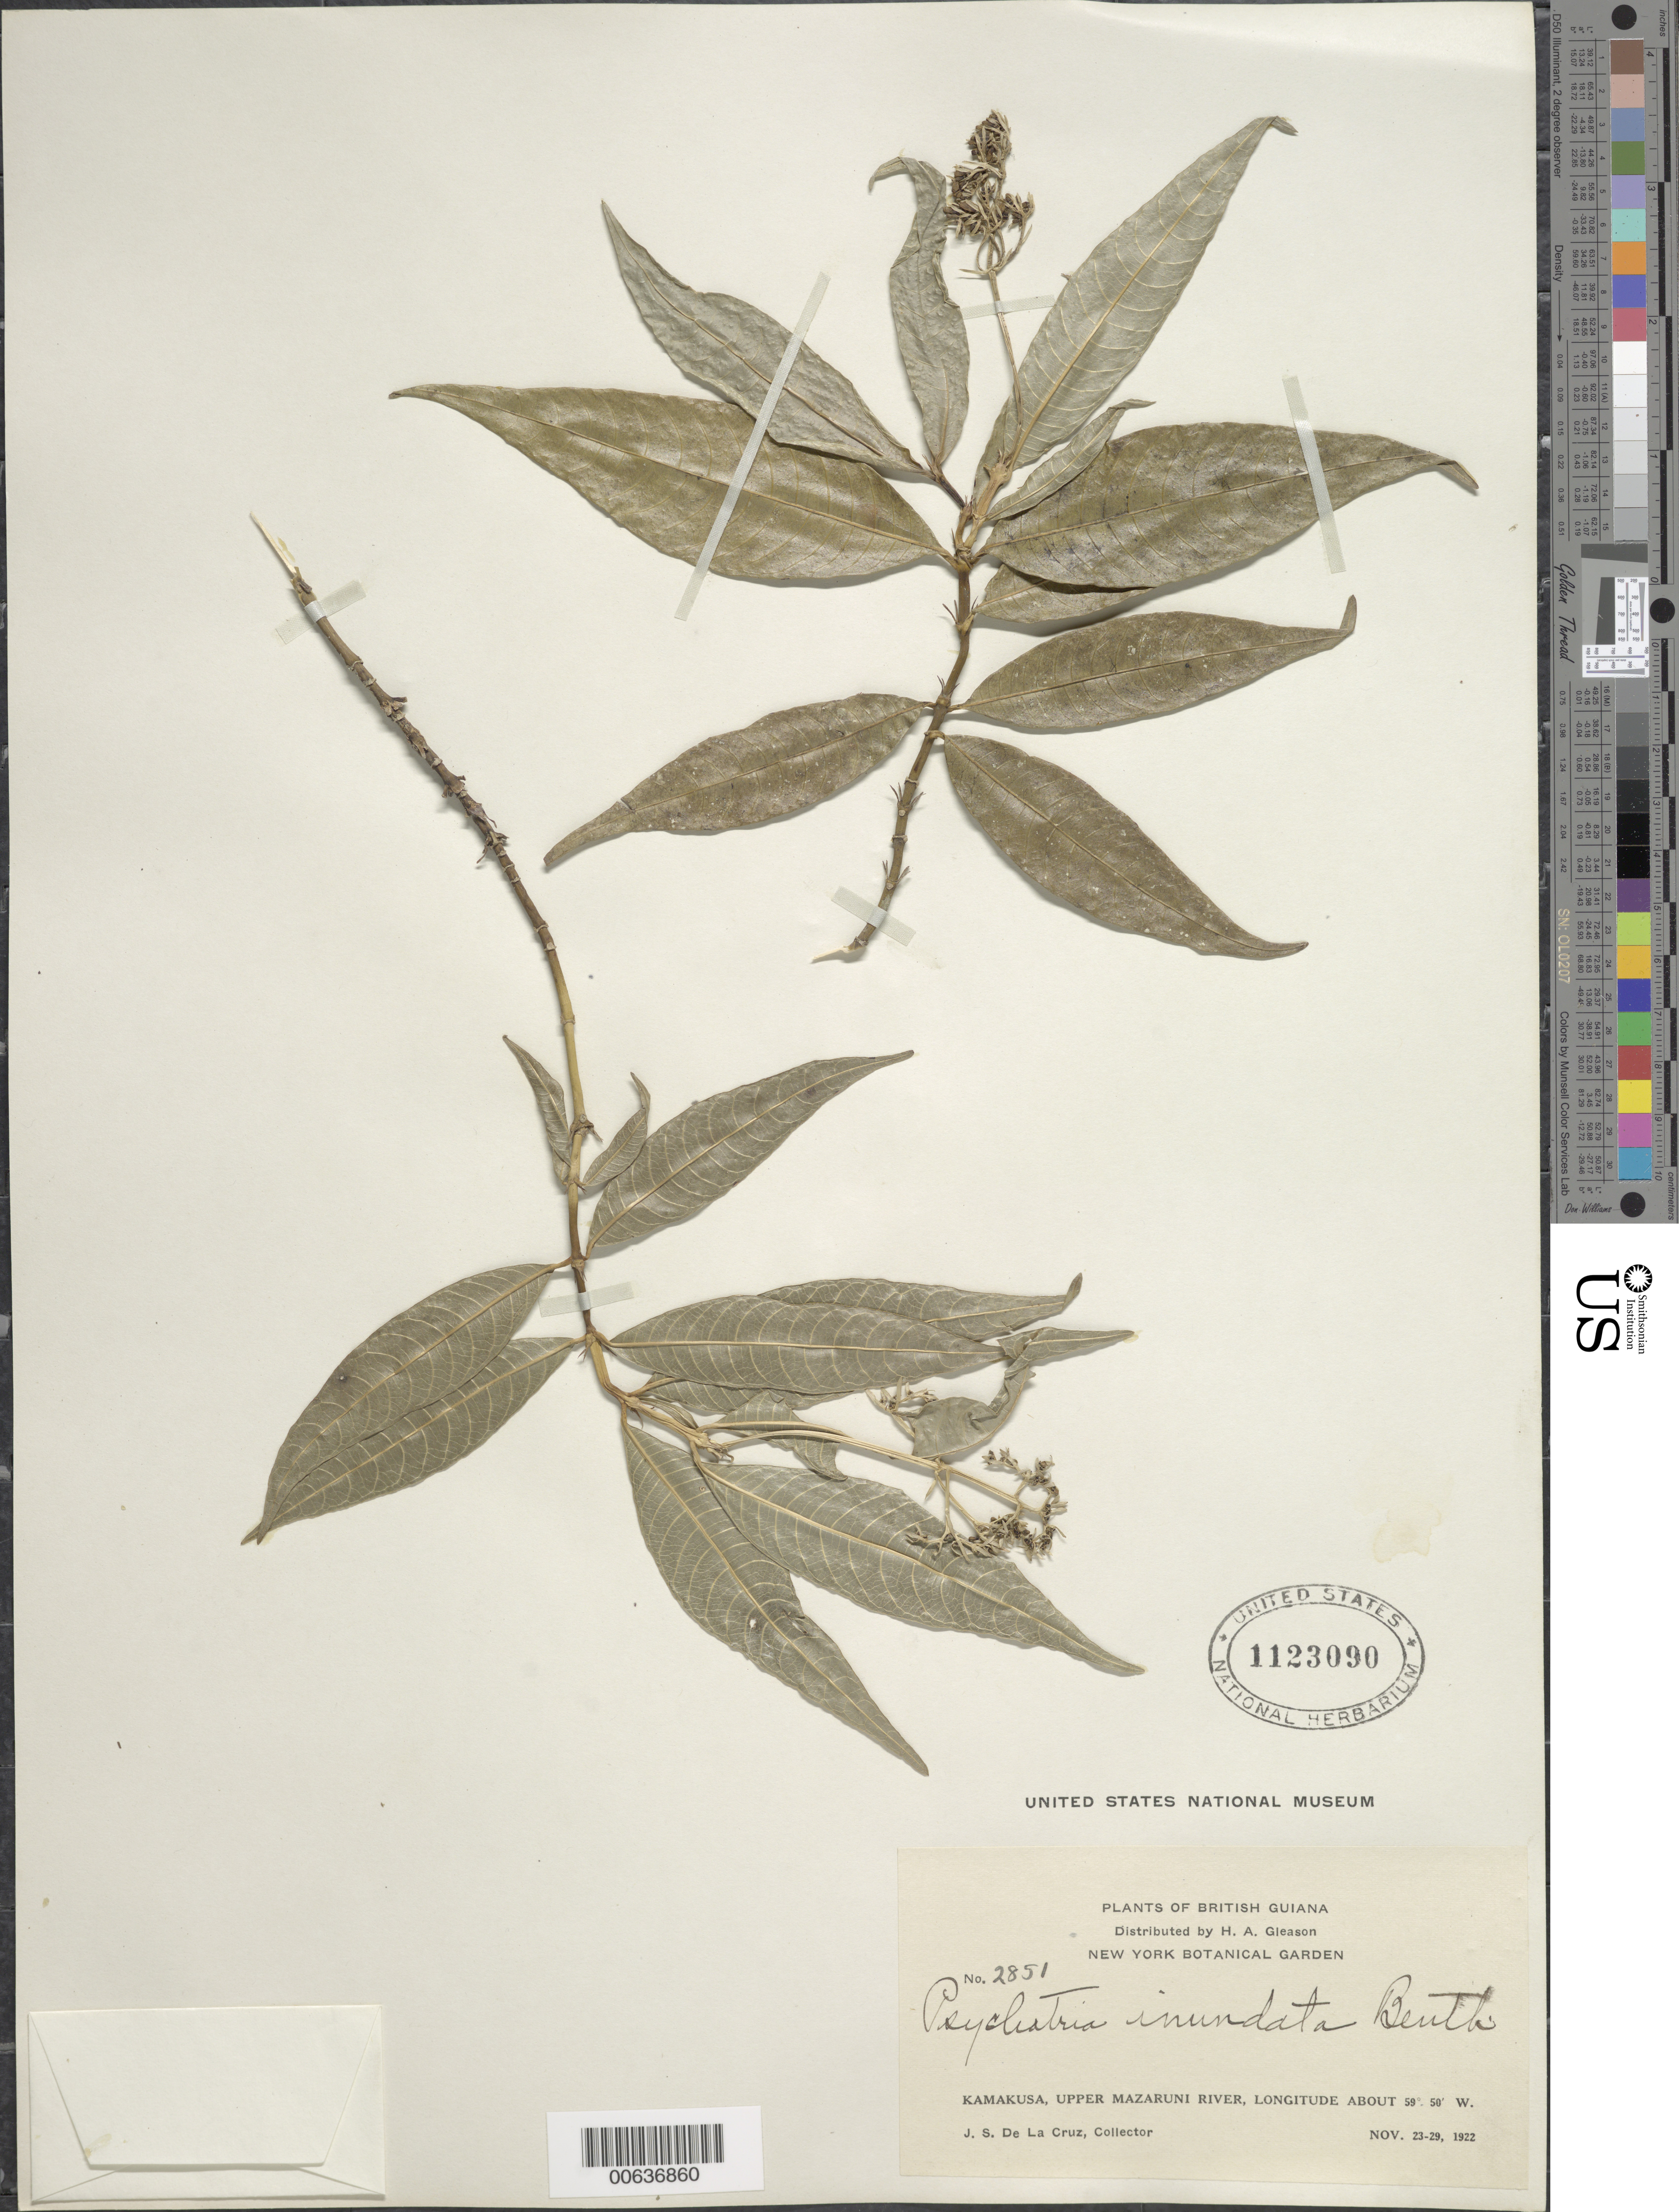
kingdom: Plantae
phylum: Tracheophyta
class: Magnoliopsida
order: Gentianales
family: Rubiaceae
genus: Palicourea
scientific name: Palicourea violacea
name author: (Aubl.) A. Rich.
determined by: Kirkbride, J. H., Jr.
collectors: J. S. de la Cruz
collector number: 2851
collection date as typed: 23-Nov-22 to 29-Nov-22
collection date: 1922-11-23/1922-11-29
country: Guyana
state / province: Cuyuni-Mazaruni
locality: Kamakusa, Upper Mazaruni R.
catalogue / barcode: US 1123090